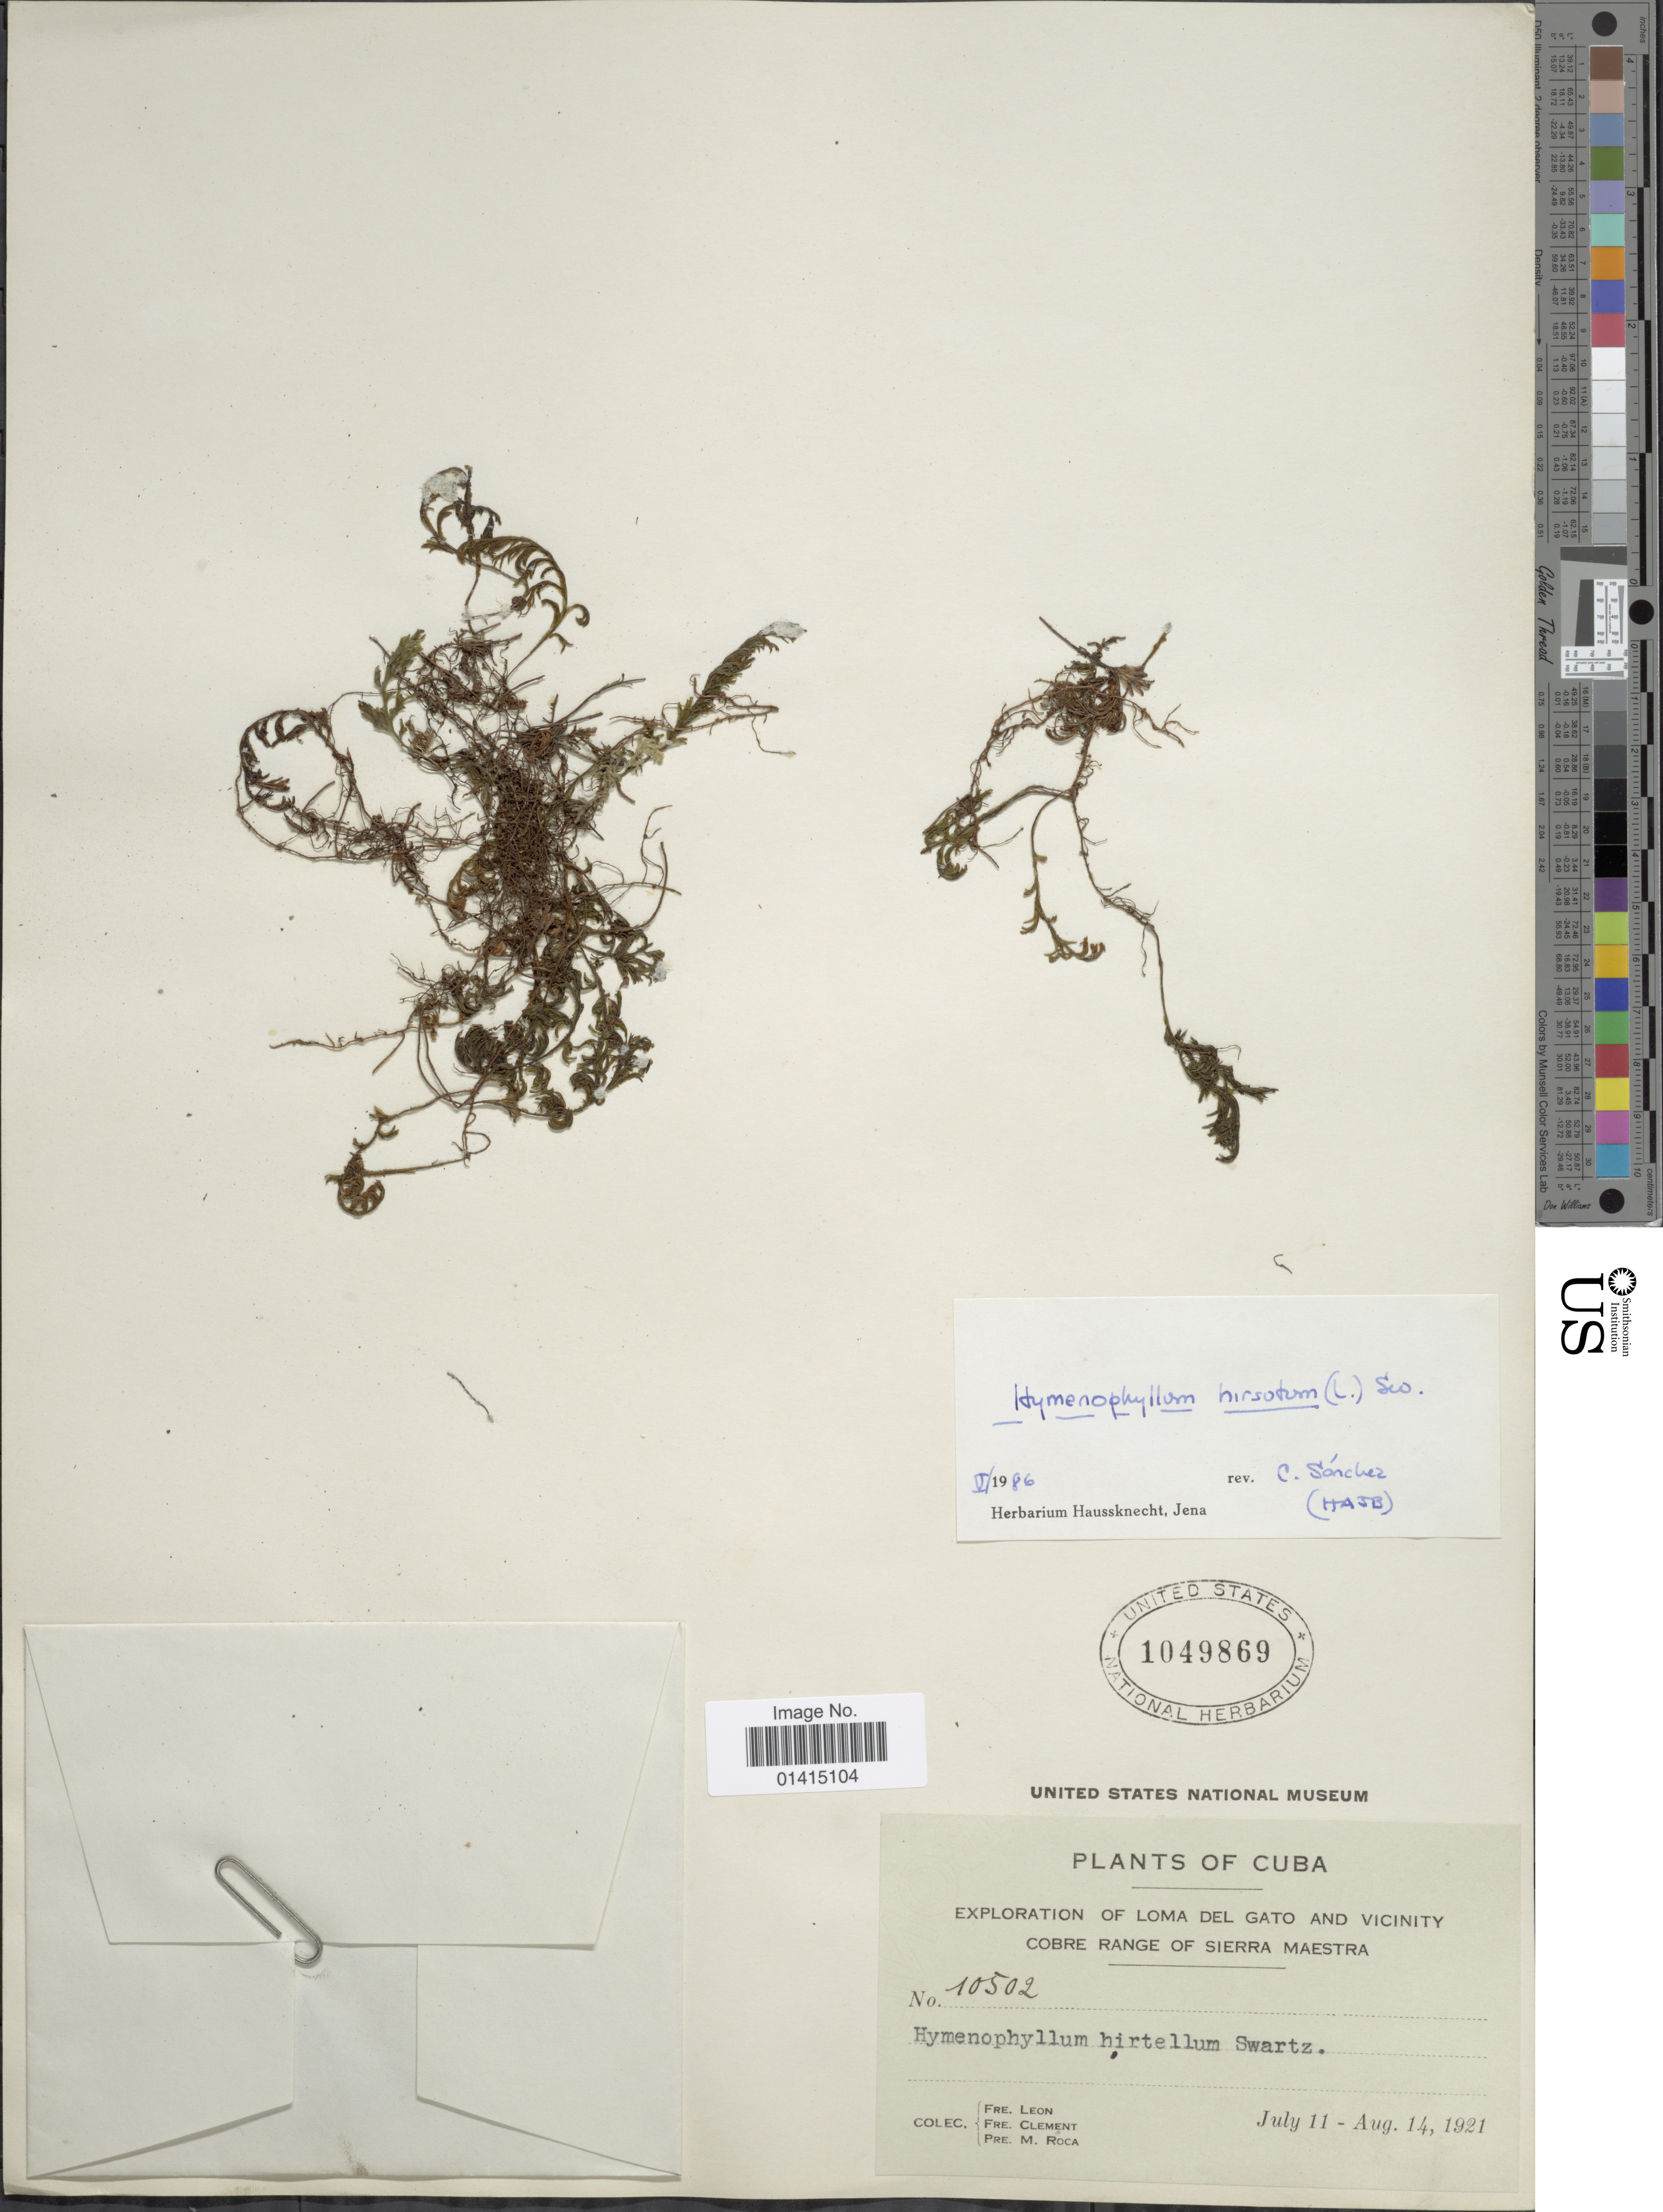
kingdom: Plantae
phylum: Tracheophyta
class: Polypodiopsida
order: Hymenophyllales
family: Hymenophyllaceae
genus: Hymenophyllum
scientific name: Hymenophyllum hirsutum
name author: (L.) Sw.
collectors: F. Leon, B. Clement & P. Roca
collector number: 10502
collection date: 1921-07-11/1921-08-14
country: Cuba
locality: Loma del Gato and Vicinity Cobre Range of Sierra Maestra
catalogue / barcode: US 1049869